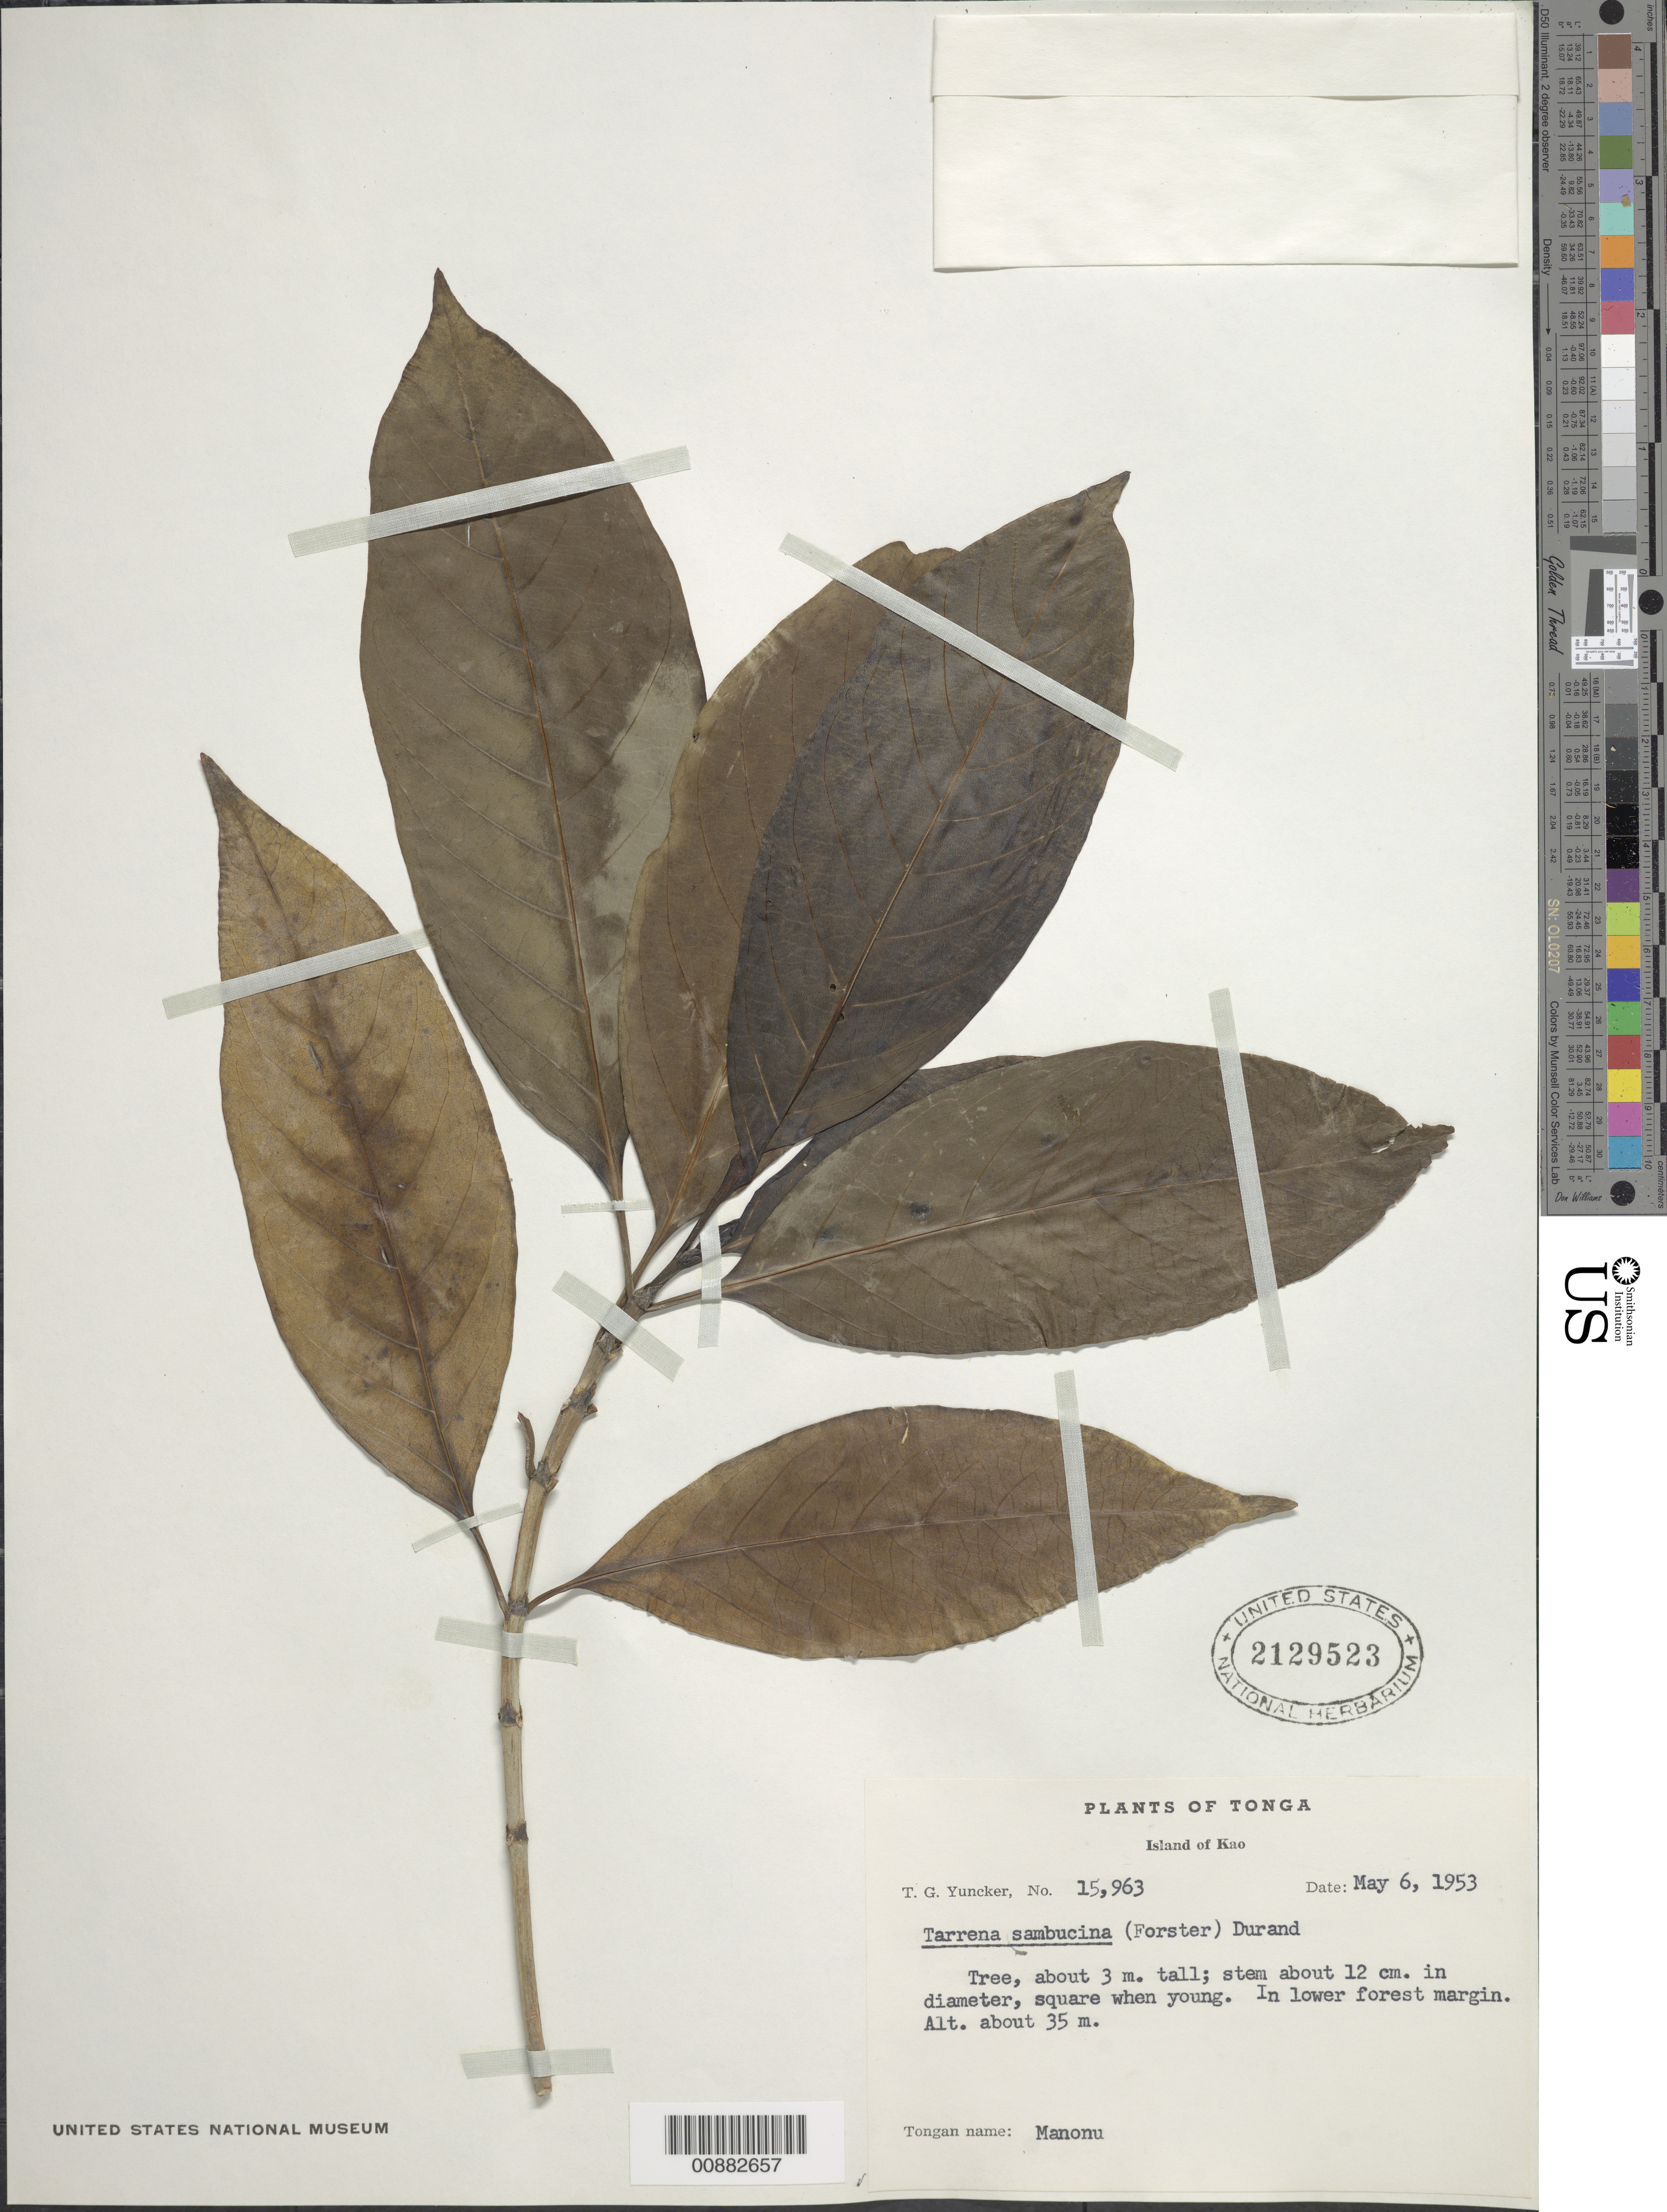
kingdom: Plantae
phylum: Tracheophyta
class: Magnoliopsida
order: Gentianales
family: Rubiaceae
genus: Tarenna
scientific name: Tarenna sambucina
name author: (G. Forst.) Drake ex Durand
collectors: T. G. Yuncker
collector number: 15963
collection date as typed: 06 May 1953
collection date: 1953-05-06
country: Tonga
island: Kao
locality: lower forest margin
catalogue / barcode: US 2129523